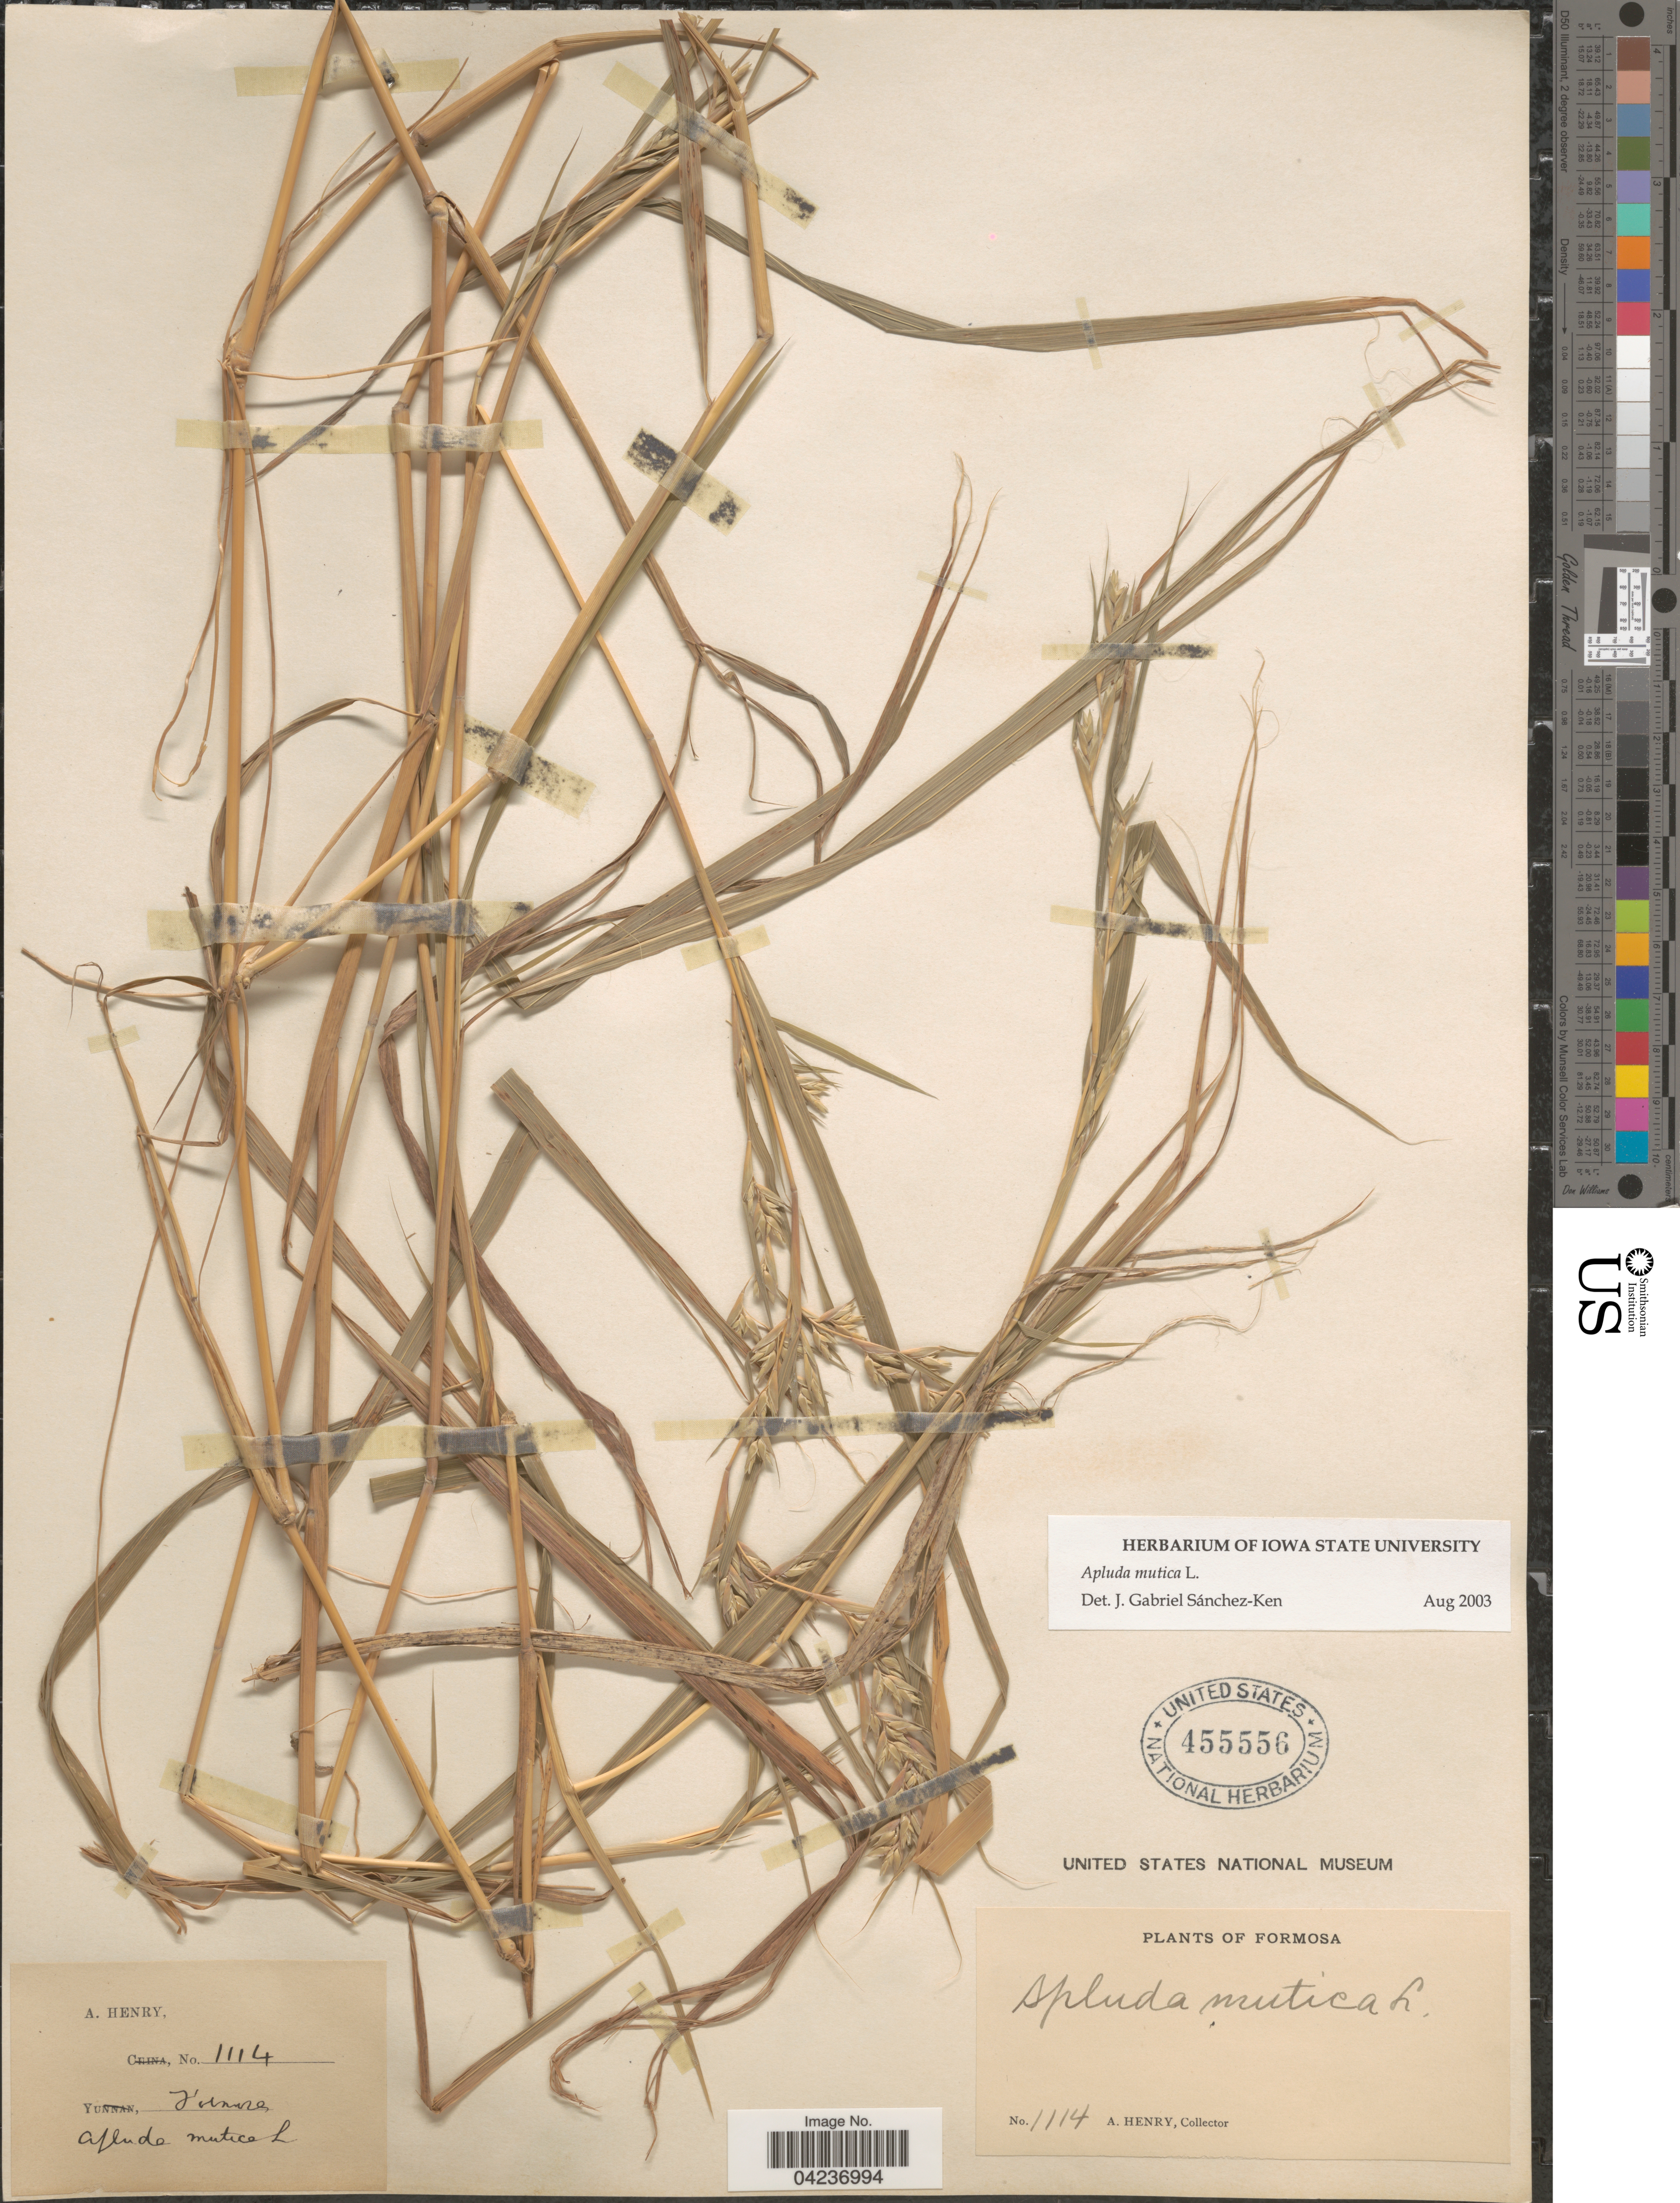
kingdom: Plantae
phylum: Tracheophyta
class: Liliopsida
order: Poales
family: Poaceae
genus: Apluda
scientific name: Apluda mutica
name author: L.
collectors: A. Henry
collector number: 1114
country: Taiwan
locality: Formosa.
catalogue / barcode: US 455556